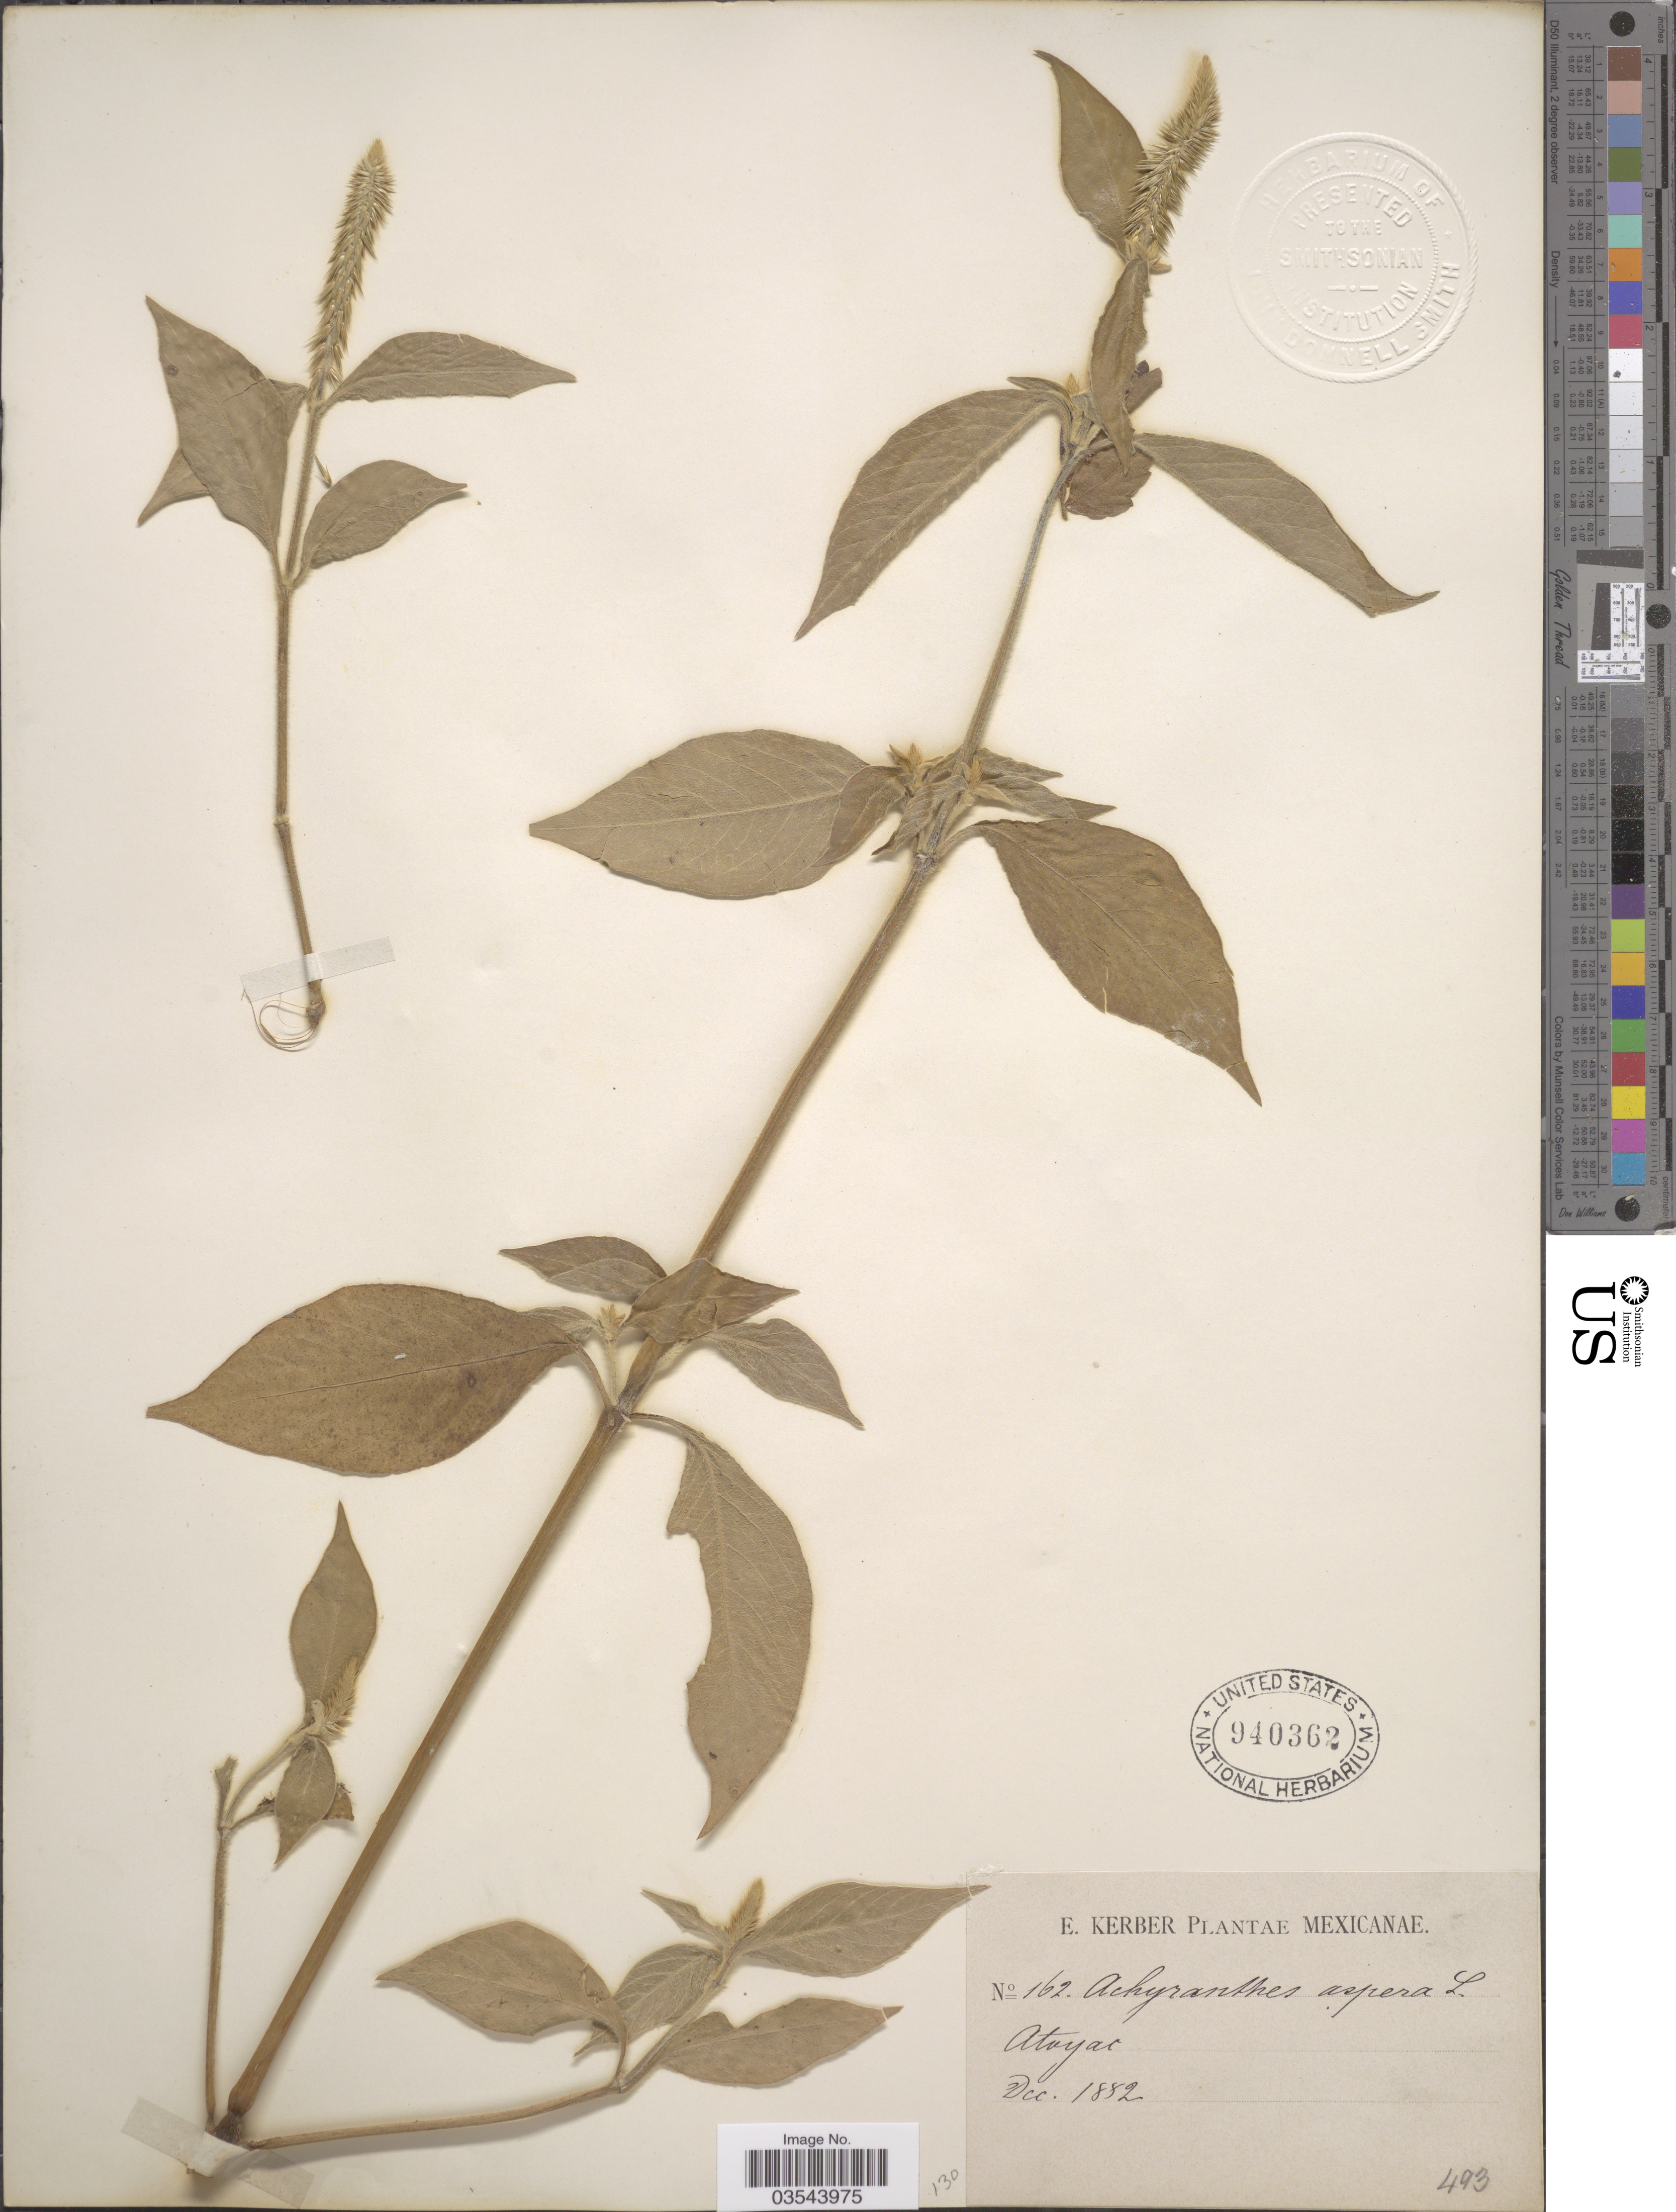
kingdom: Plantae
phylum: Tracheophyta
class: Magnoliopsida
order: Caryophyllales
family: Amaranthaceae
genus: Achyranthes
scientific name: Achyranthes aspera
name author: L.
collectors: E. Kerber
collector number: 162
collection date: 1882-12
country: Mexico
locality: Atoyac.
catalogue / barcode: US 940362